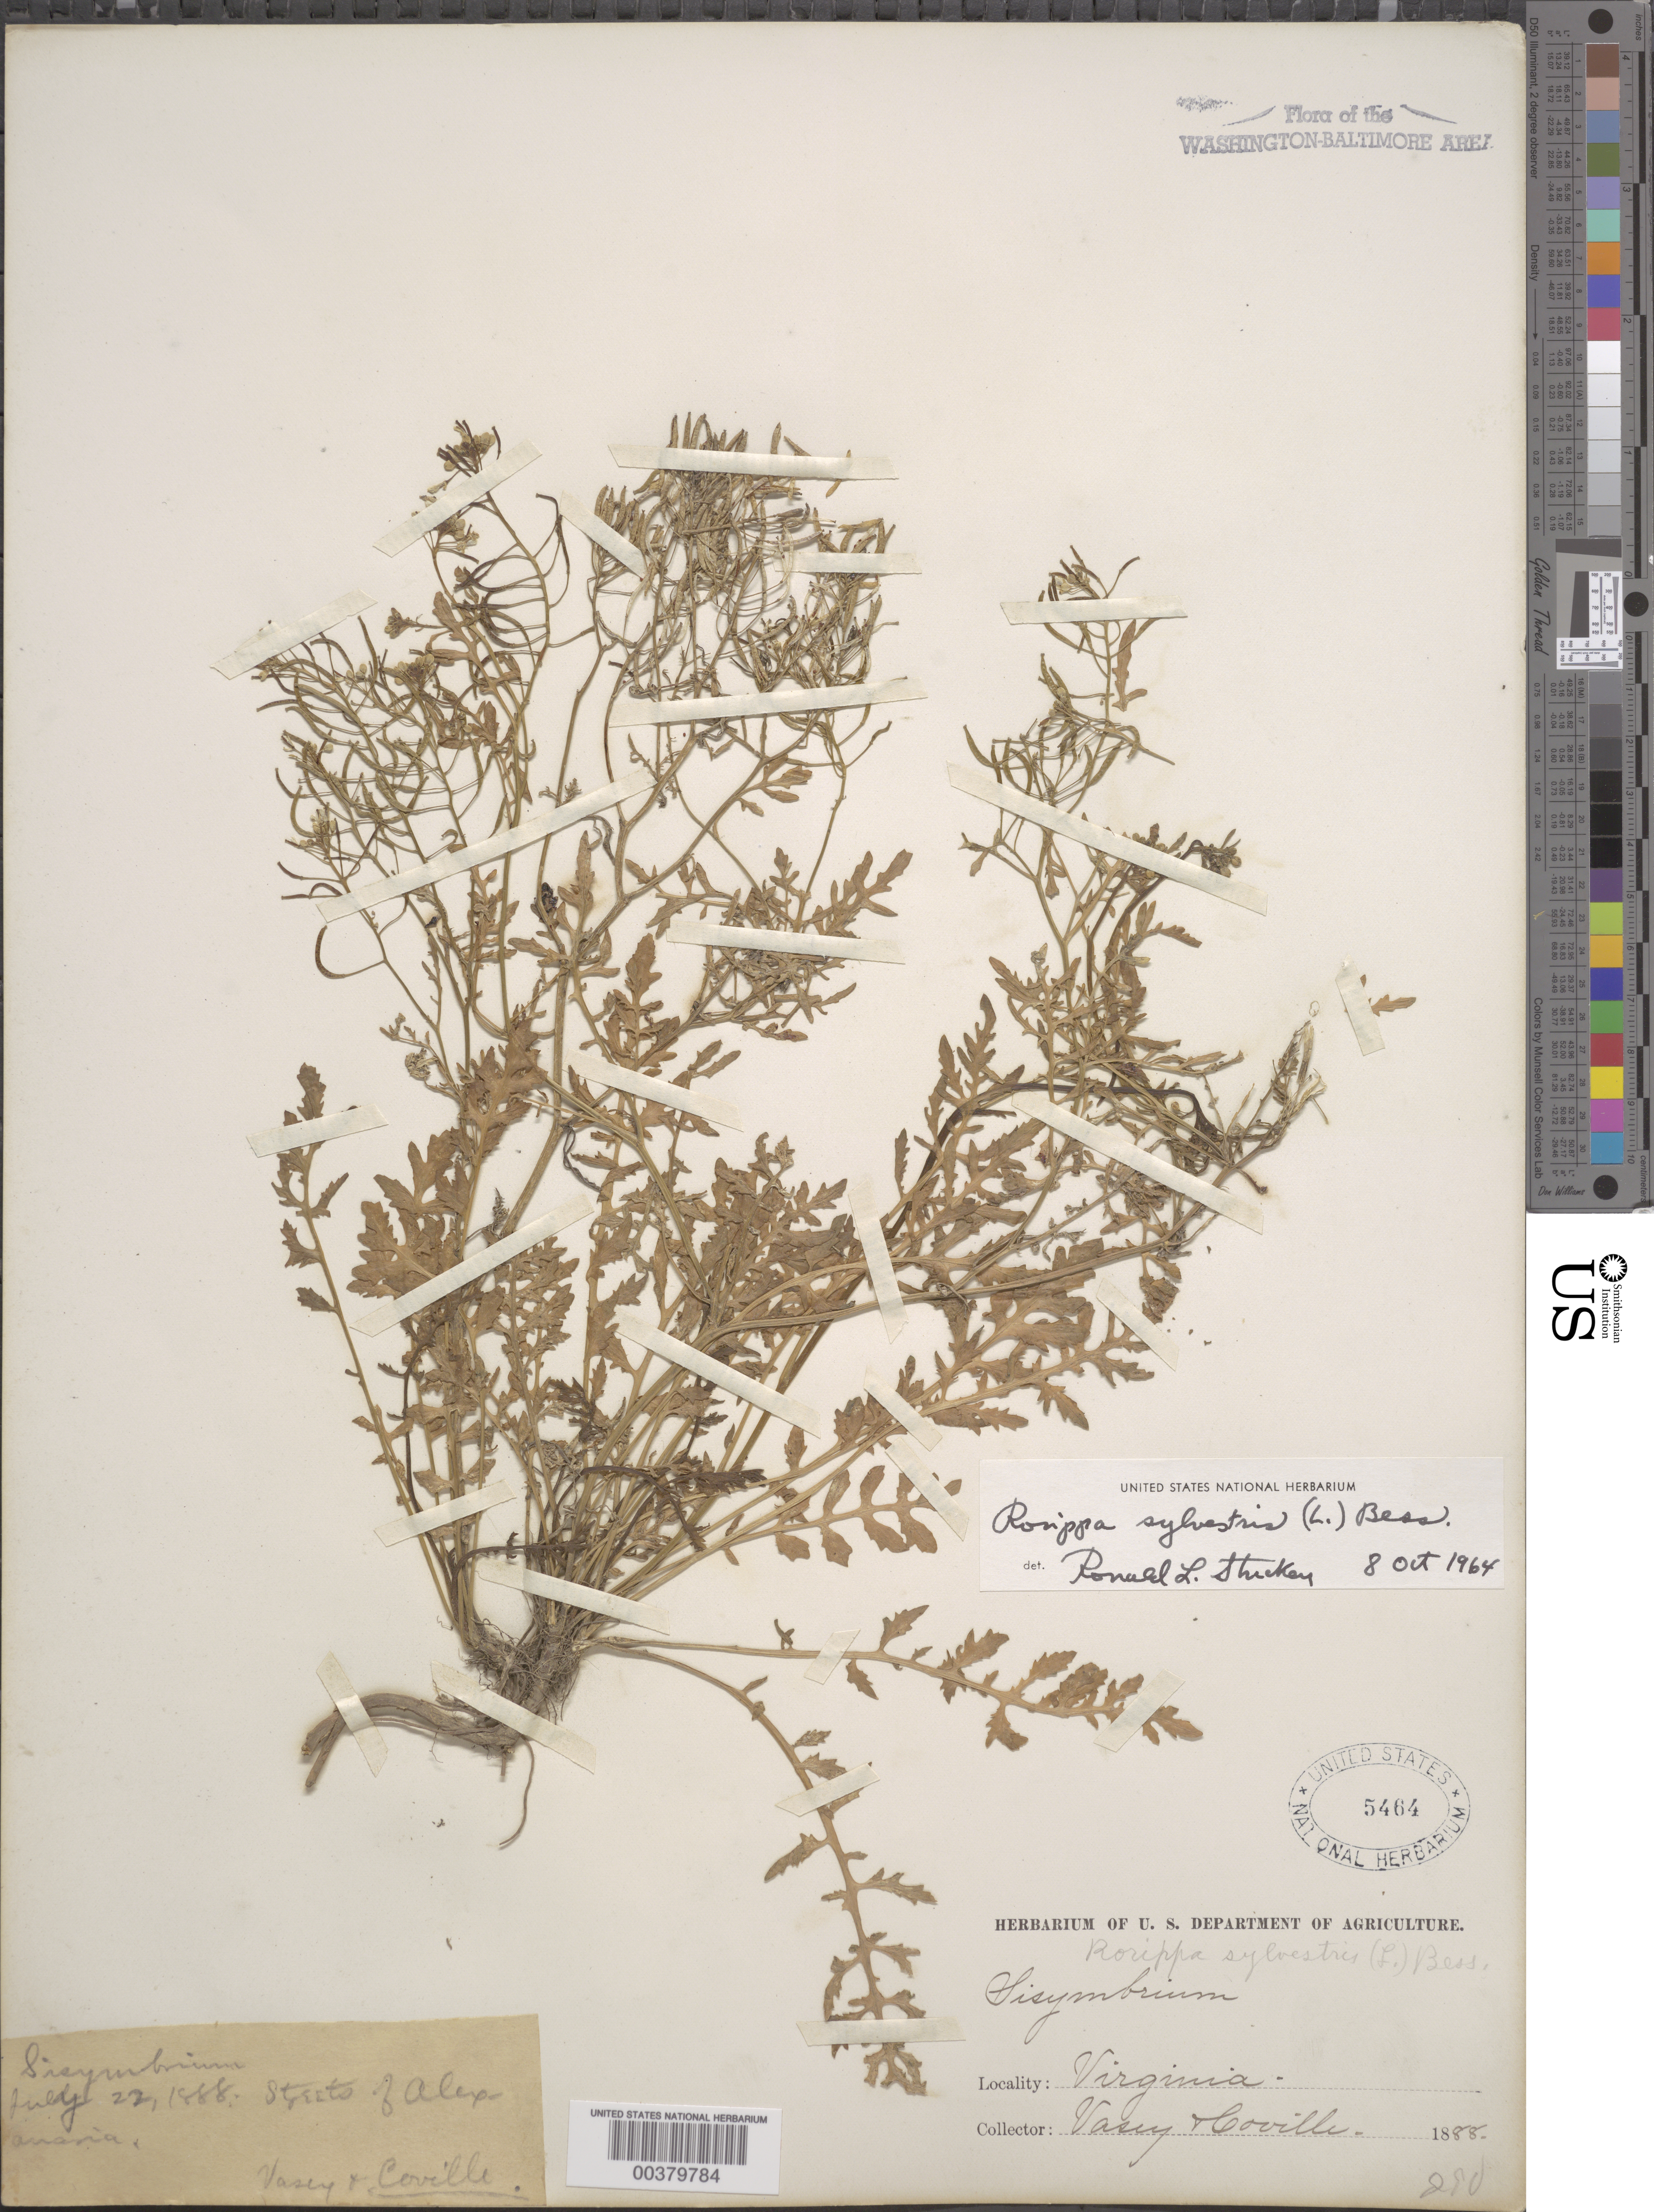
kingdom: Plantae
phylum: Tracheophyta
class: Magnoliopsida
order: Brassicales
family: Brassicaceae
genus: Rorippa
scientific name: Rorippa sylvestris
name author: (L.) Besser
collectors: G. R. Vasey & F. V. Coville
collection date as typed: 22 Jul 1888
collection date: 1888-07-22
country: United States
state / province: Virginia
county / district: City of Alexandria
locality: Alexandria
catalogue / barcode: US 5464